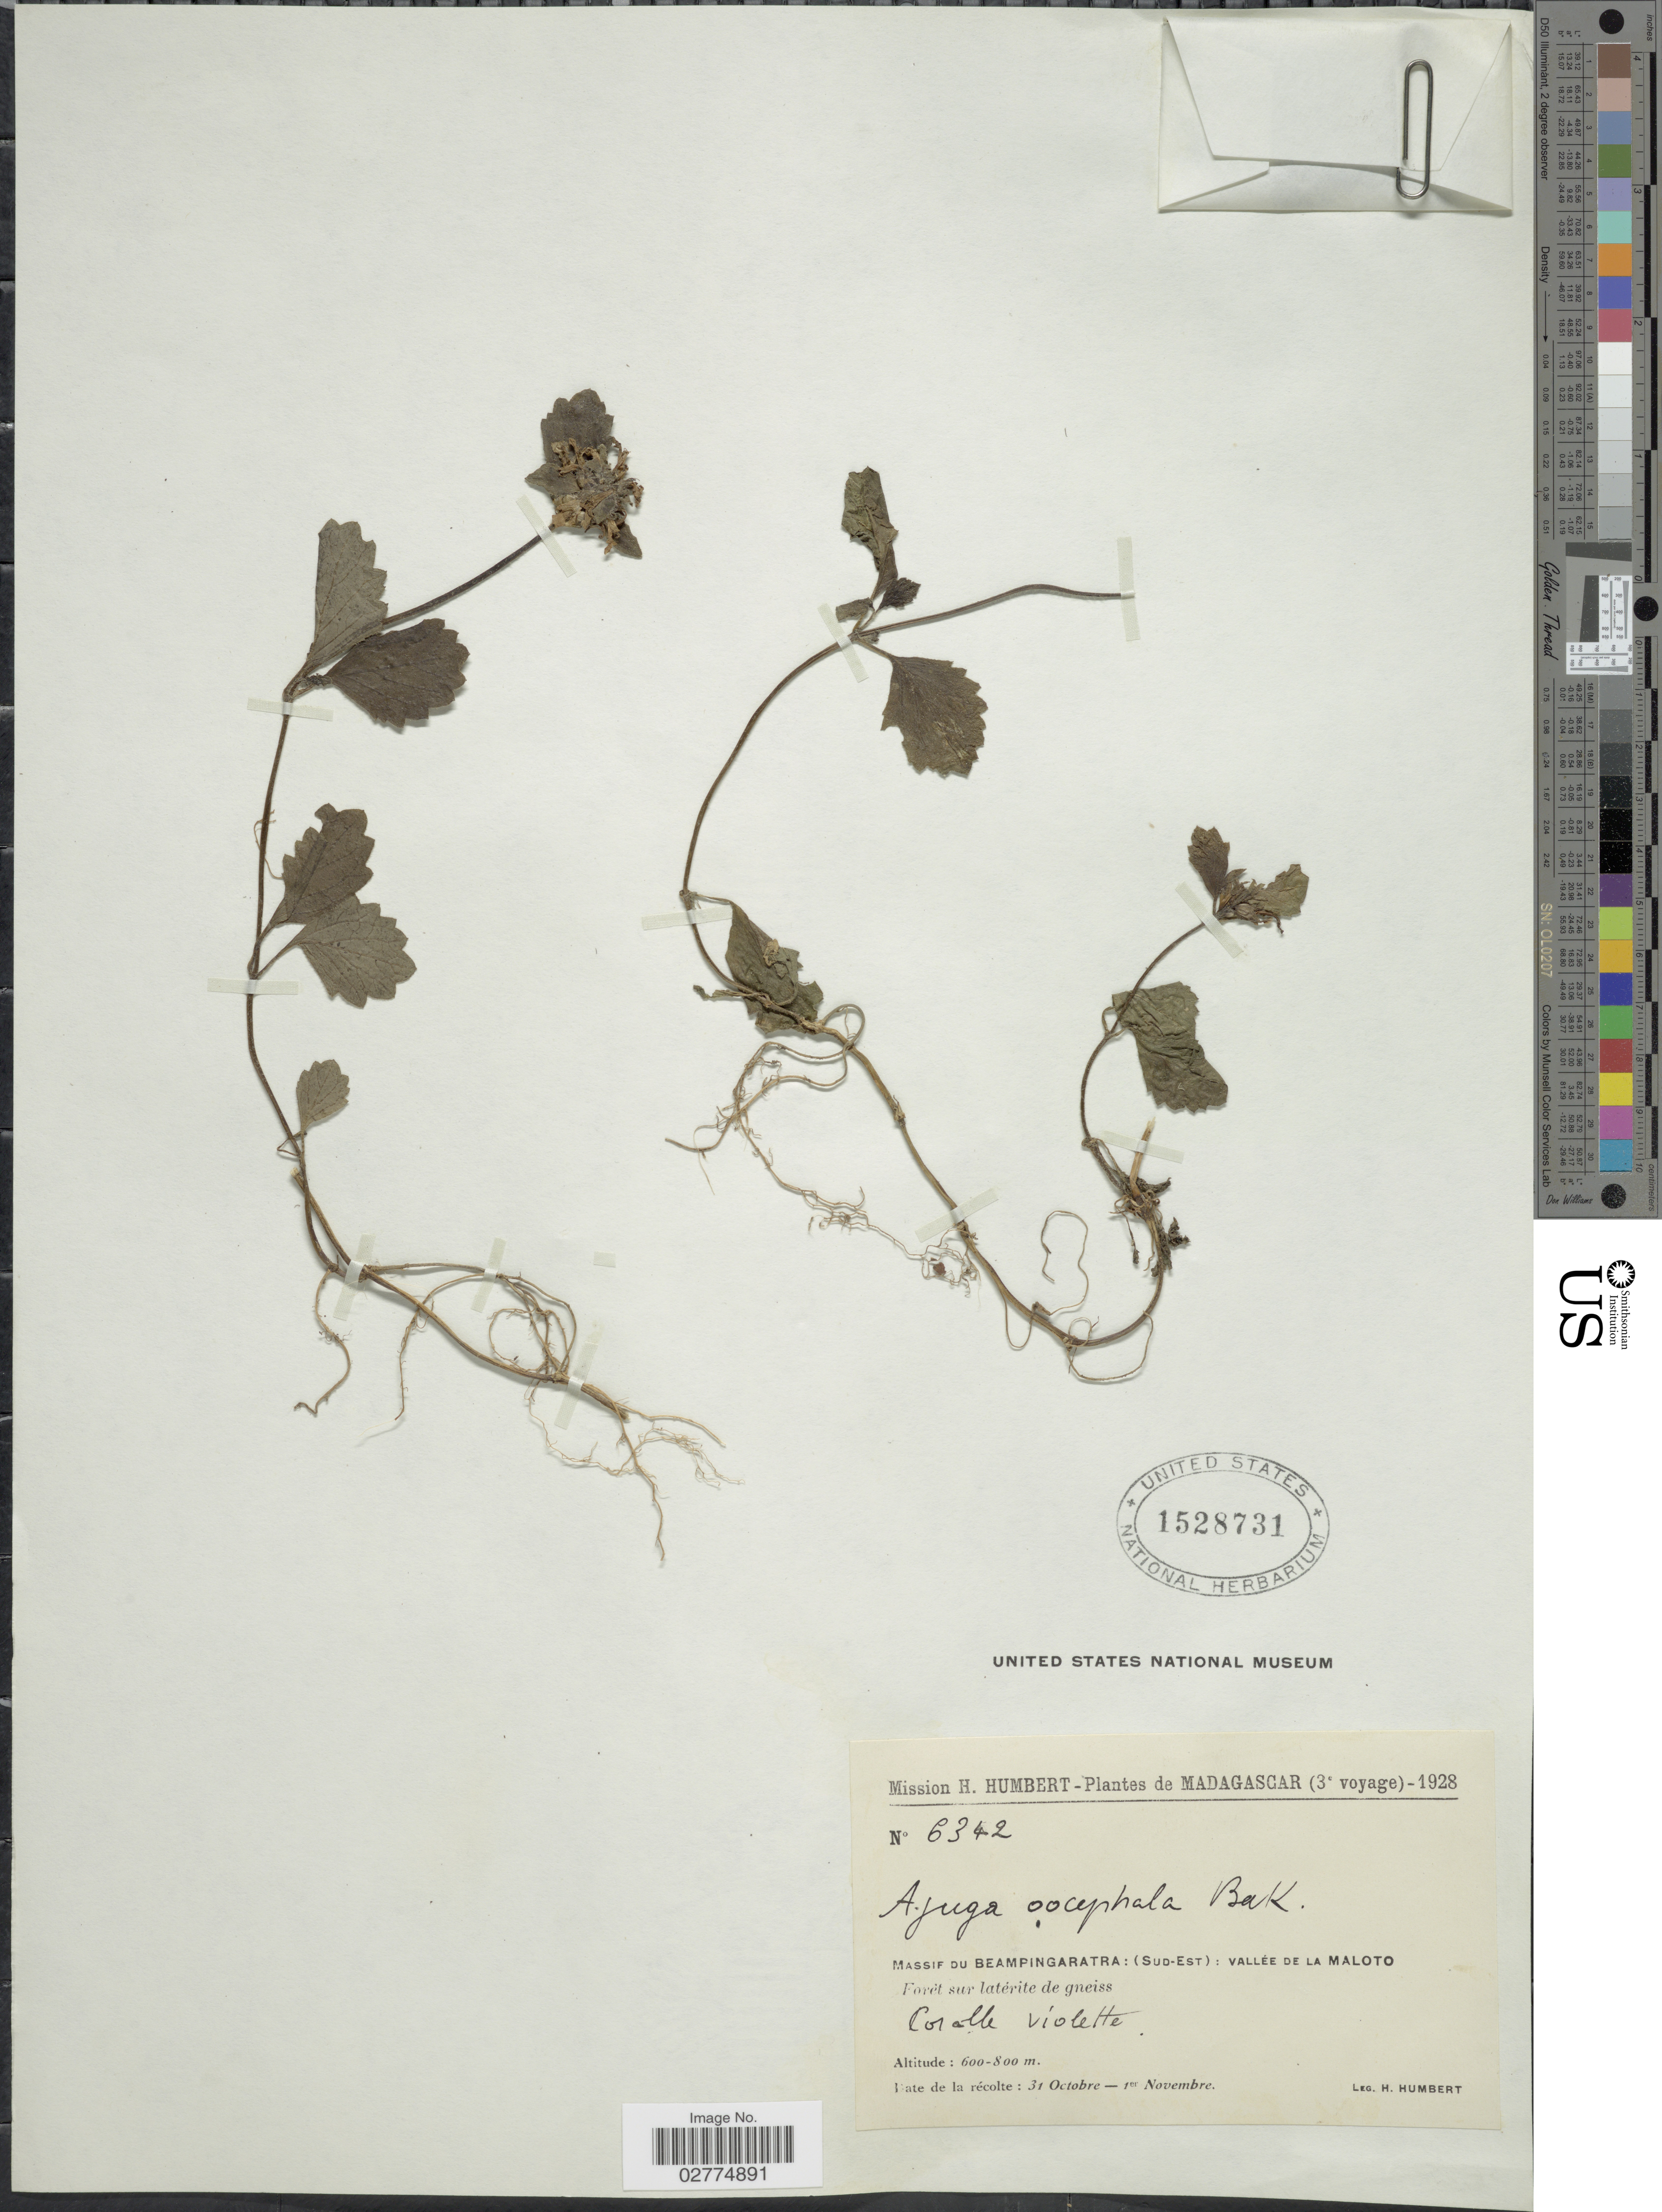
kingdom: Plantae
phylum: Tracheophyta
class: Magnoliopsida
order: Lamiales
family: Lamiaceae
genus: Ajuga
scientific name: Ajuga oocephala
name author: Baker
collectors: H. Humbert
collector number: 6342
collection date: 1928-10-31/1928-11-01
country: Madagascar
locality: Massif du Beampingaratra, Sud-Est, Vallée de la Maloto.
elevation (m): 600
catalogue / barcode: US 1528731